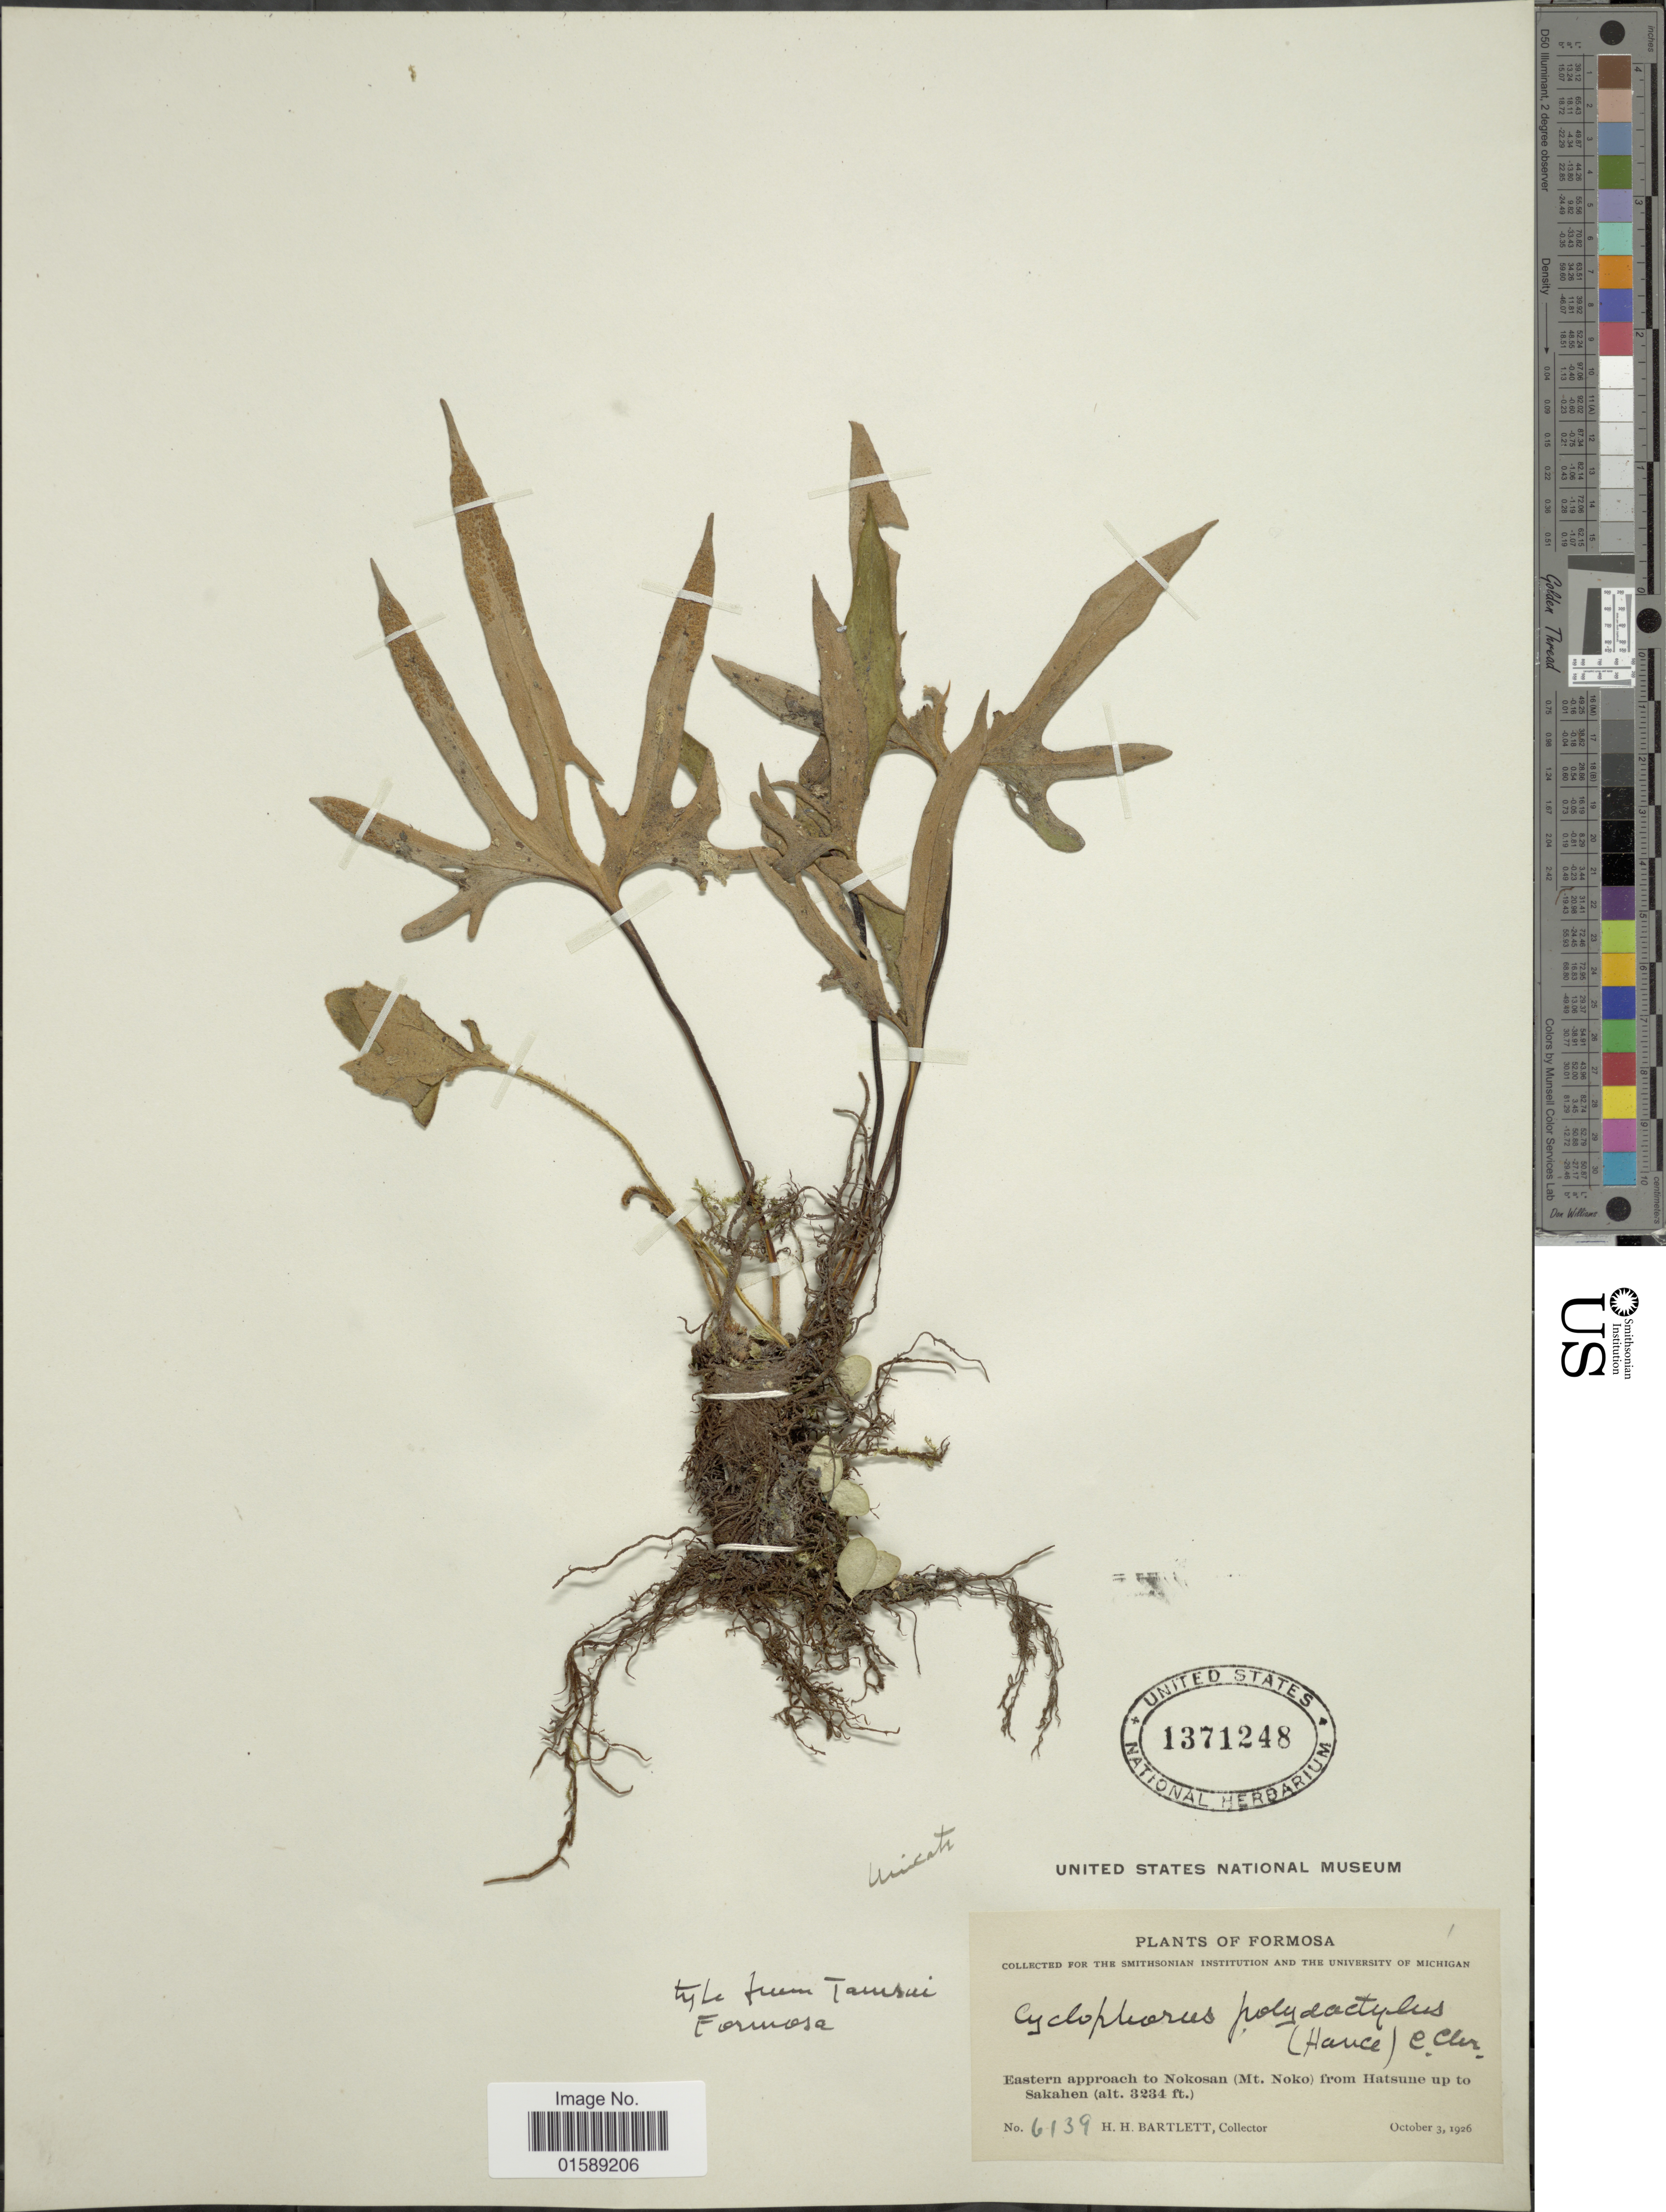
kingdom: Plantae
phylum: Tracheophyta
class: Polypodiopsida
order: Polypodiales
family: Polypodiaceae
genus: Pyrrosia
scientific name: Pyrrosia polydactyla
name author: (Hance) Ching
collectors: H. H. Bartlett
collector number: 6139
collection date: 1926-10-03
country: Taiwan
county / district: Hualien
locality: Formosa. Eastern approach to Nokosan (Mt. Noko) from Hatsune up to Sakahen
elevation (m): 986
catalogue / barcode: US 1371248